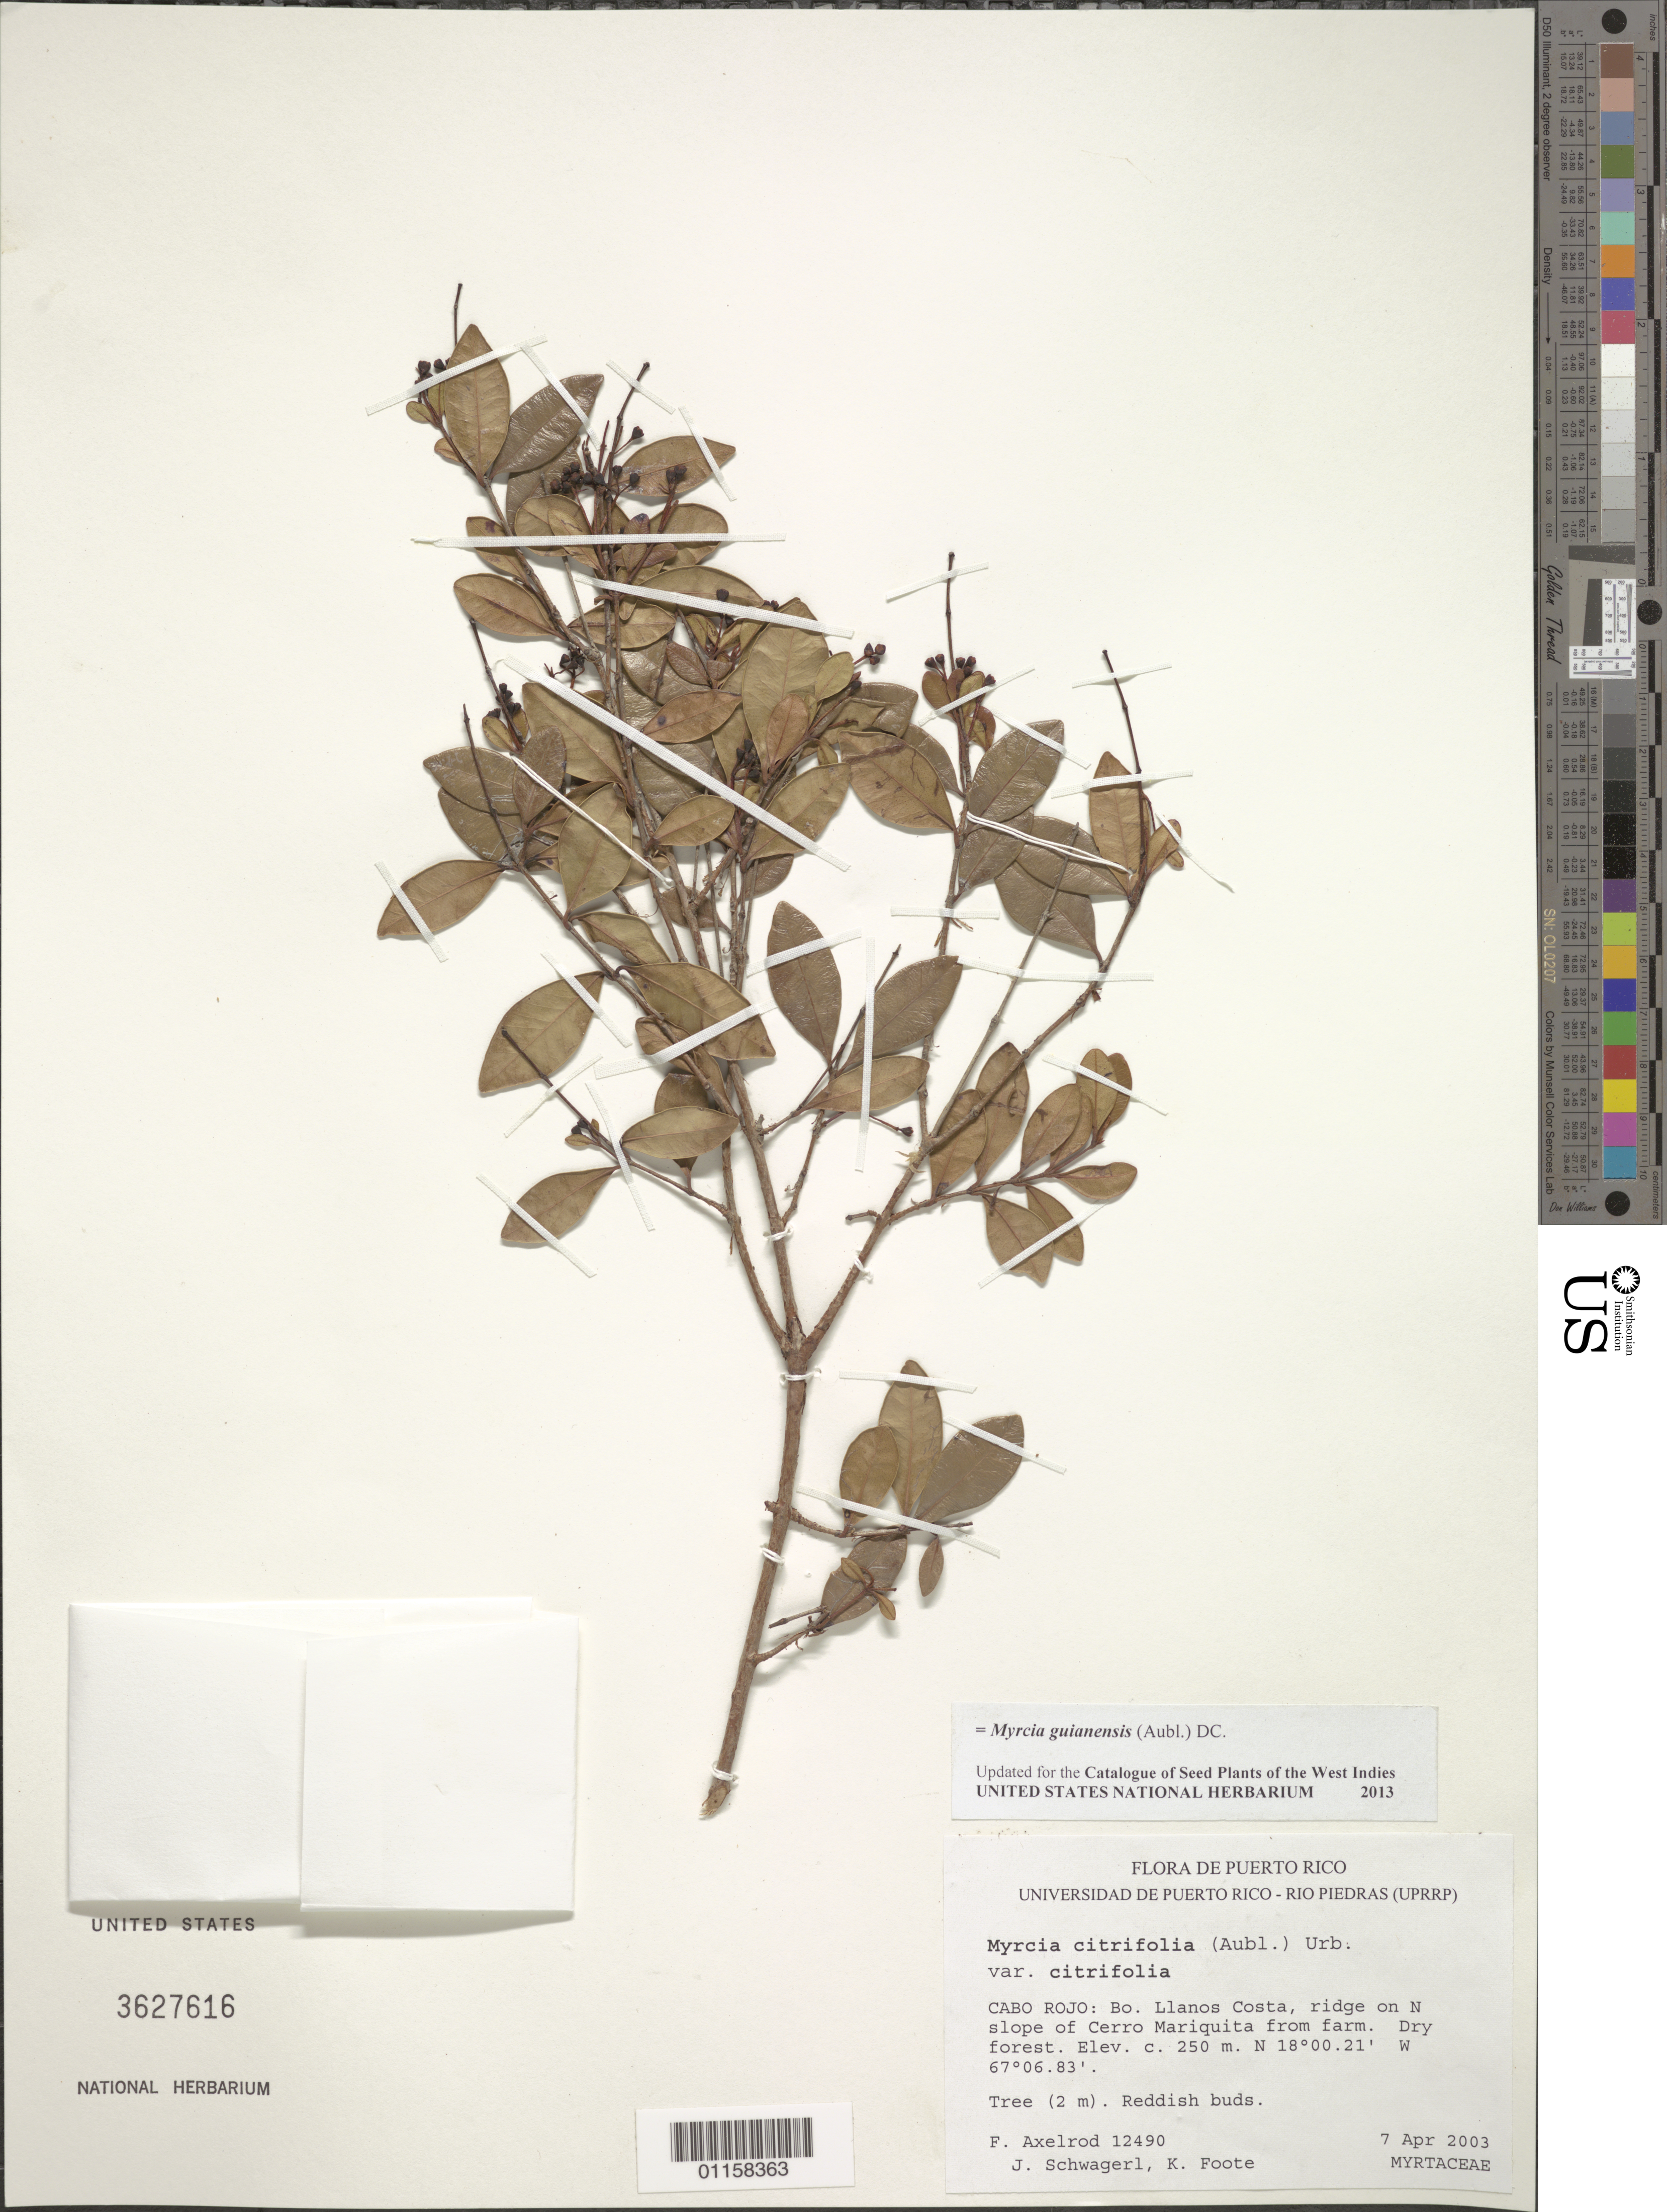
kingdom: Plantae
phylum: Tracheophyta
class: Magnoliopsida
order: Myrtales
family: Myrtaceae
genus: Myrcia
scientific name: Myrcia guianensis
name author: (Aubl.) DC.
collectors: F. S. Axelrod, J. Schwagerl & K. Foote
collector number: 12490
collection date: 2003-04-07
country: Puerto Rico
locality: Cabo Rojo. Bo. Llanos Costa, trail up N slope of Cerro Mariquita from farm.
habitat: Dry forest.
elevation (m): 250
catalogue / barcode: US 3627616